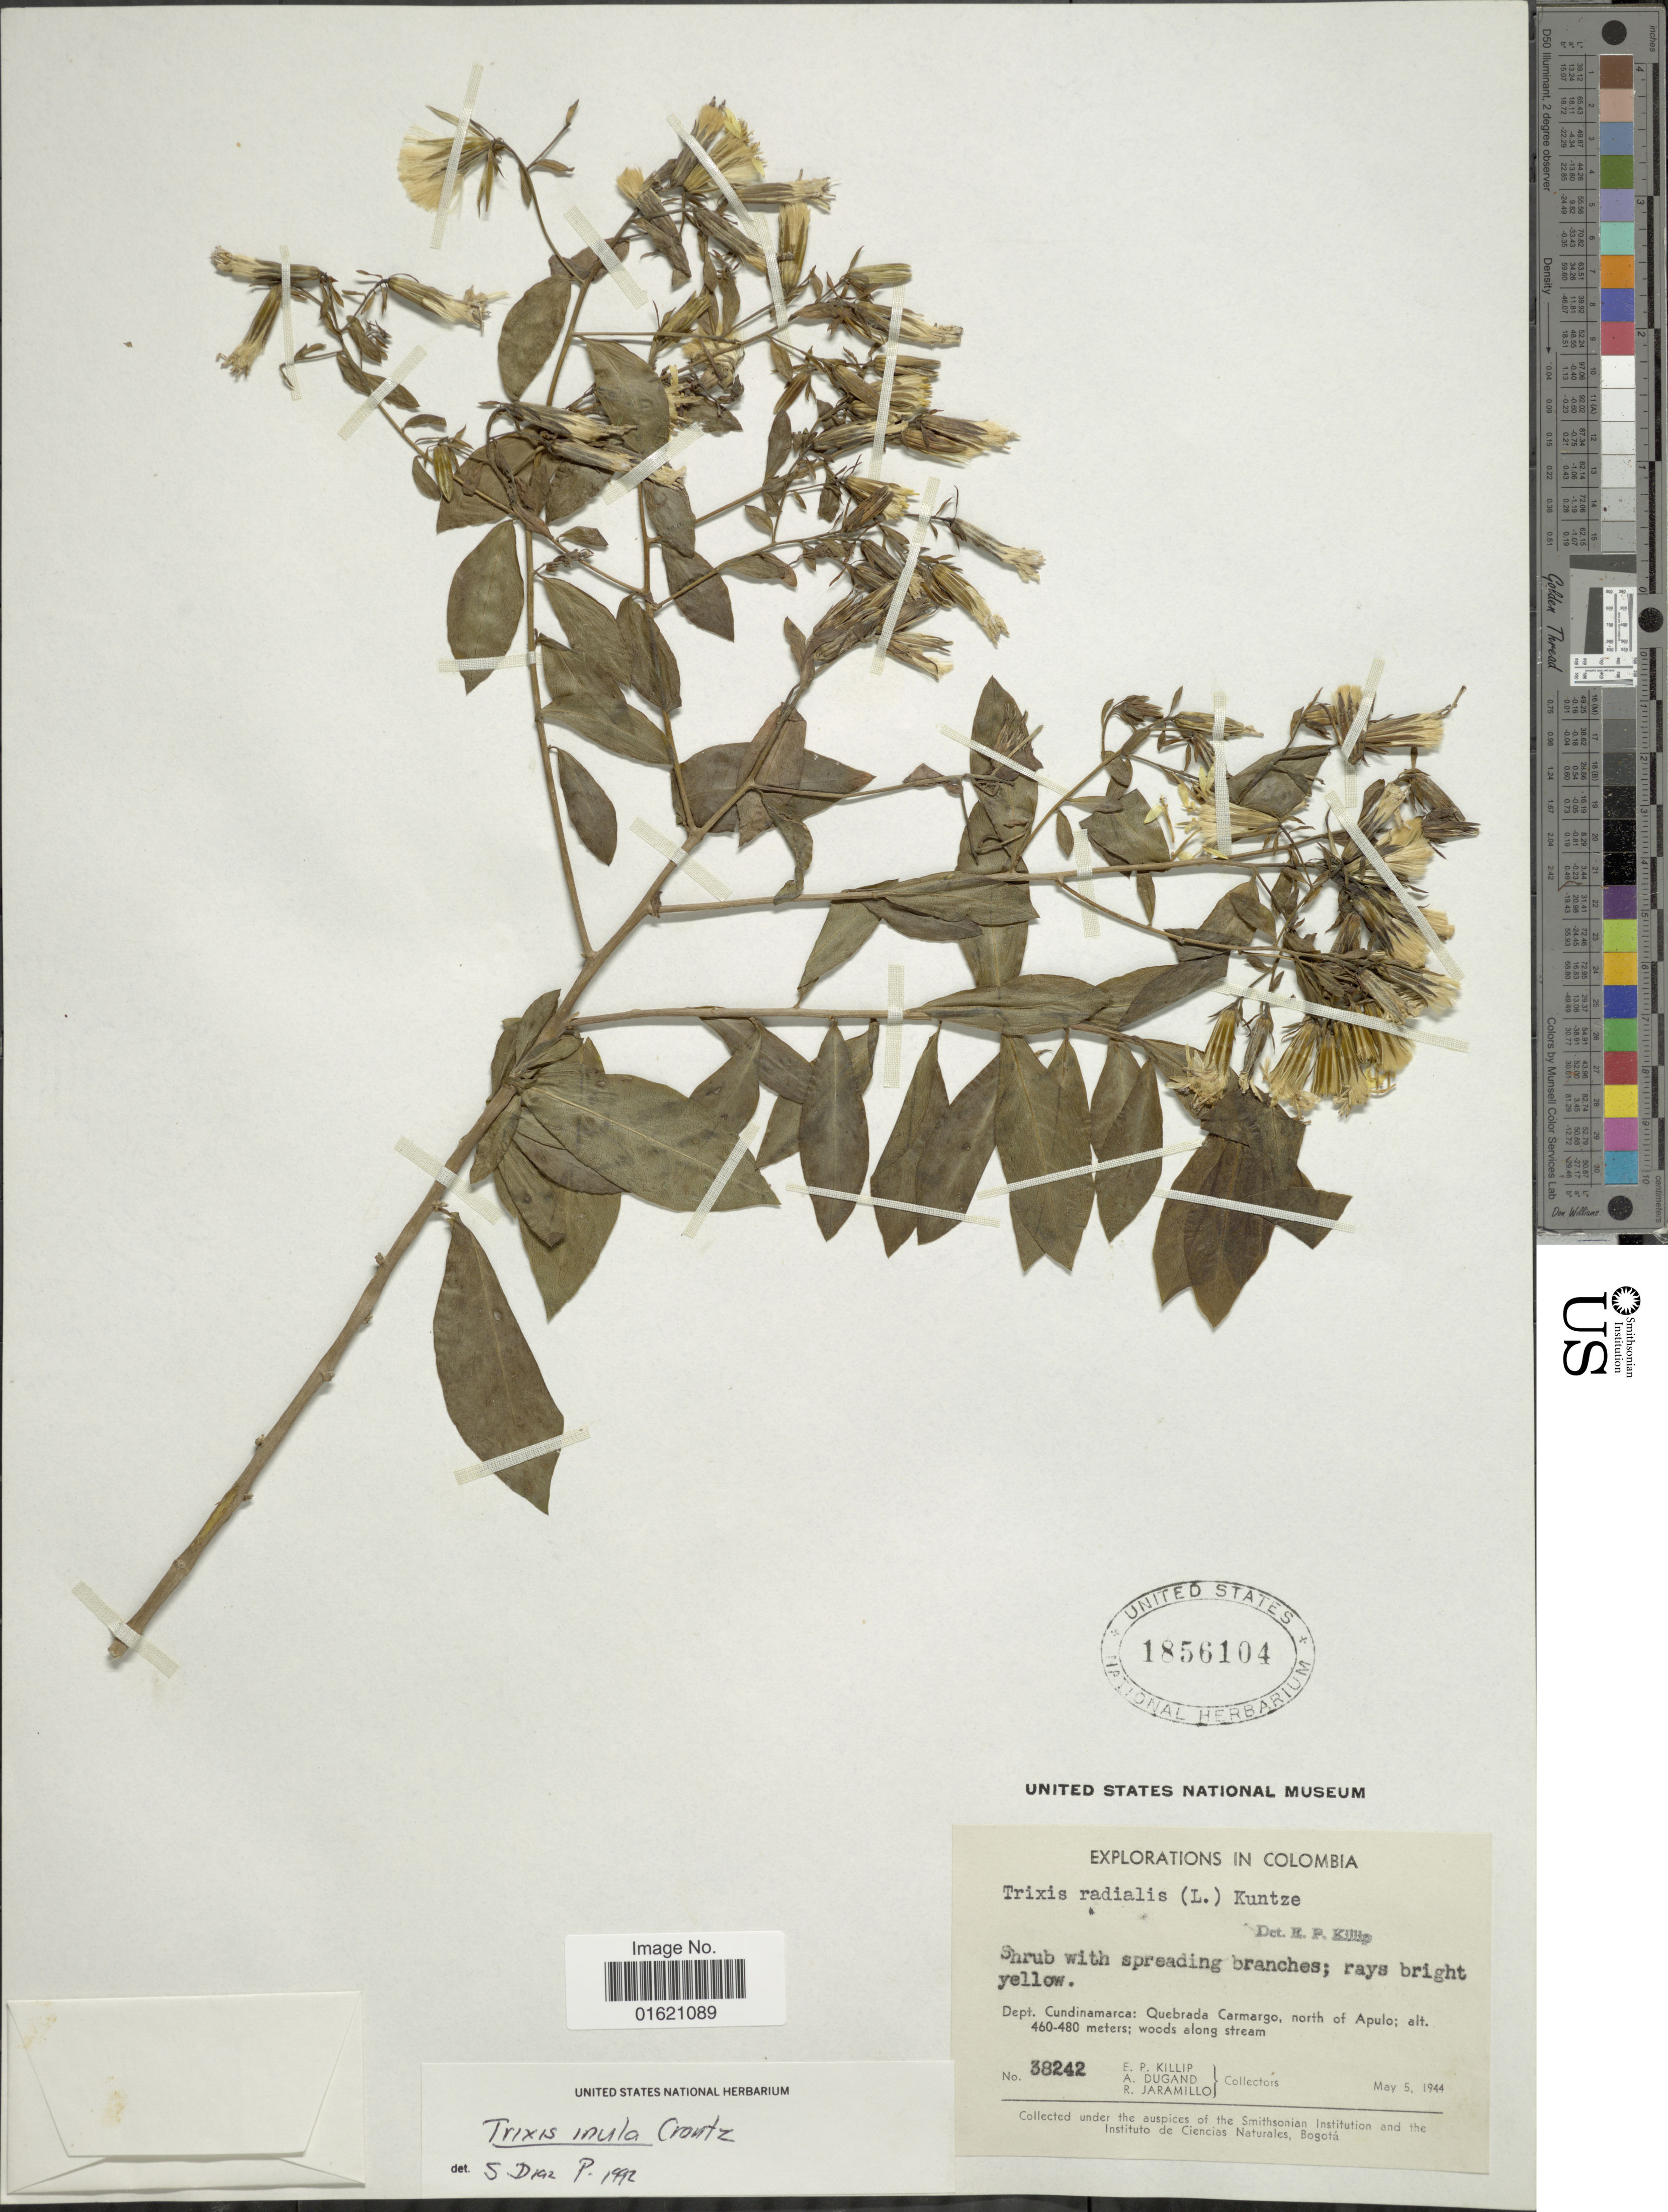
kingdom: Plantae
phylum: Tracheophyta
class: Magnoliopsida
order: Asterales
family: Asteraceae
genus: Trixis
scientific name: Trixis inula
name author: Crantz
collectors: E. P. Killip, A. Dugand & R. Jaramillo M.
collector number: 38242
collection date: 1944-05-05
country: Colombia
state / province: Cundinamarca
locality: Quebrada Carmargo, north of Apulo; woods along stream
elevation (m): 460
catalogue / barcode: US 1856104